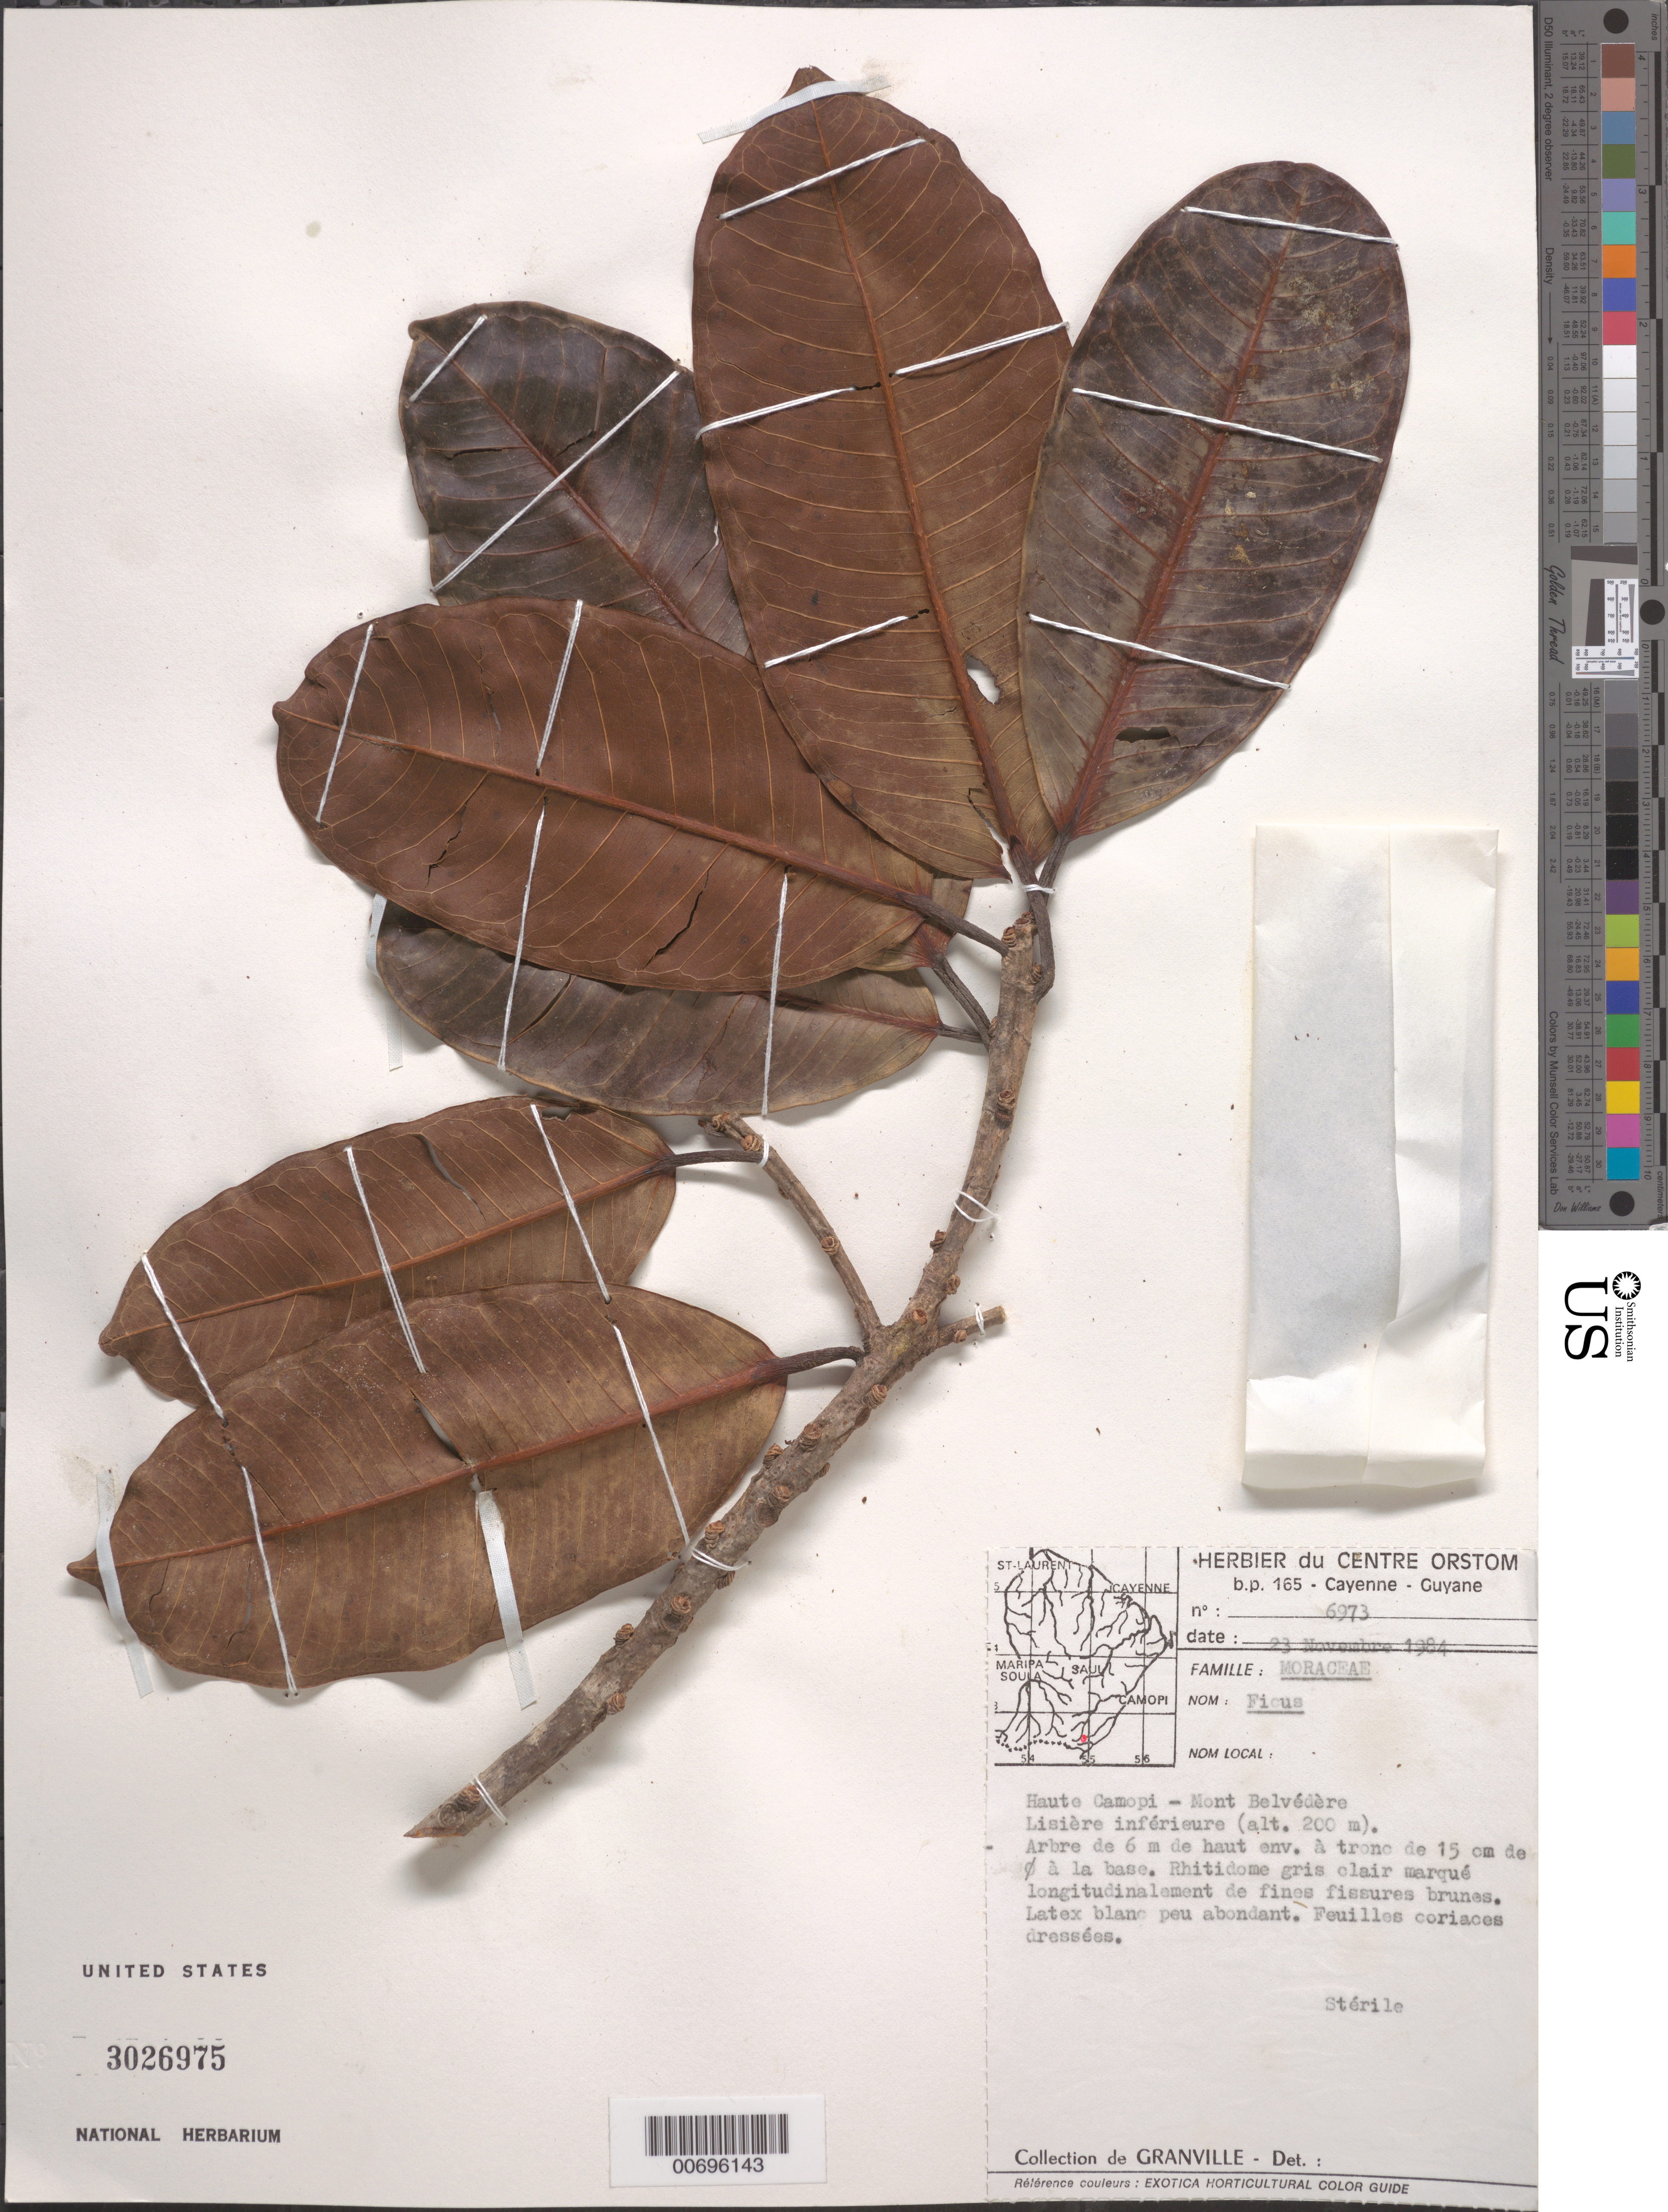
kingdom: Plantae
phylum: Tracheophyta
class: Magnoliopsida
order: Rosales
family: Moraceae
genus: Ficus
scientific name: Ficus guianensis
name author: Desv. ex Ham.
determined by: Mitidieri, Nicole, (WIS), University of Wisconsin - Madison (UNITED STATES)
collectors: J.-J. de Granville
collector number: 6973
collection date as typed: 23-Nov-84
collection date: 1984-11-23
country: French Guiana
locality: Mont Belvédère, haute Camopi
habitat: Lisière inferieure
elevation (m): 200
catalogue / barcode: US 3026975